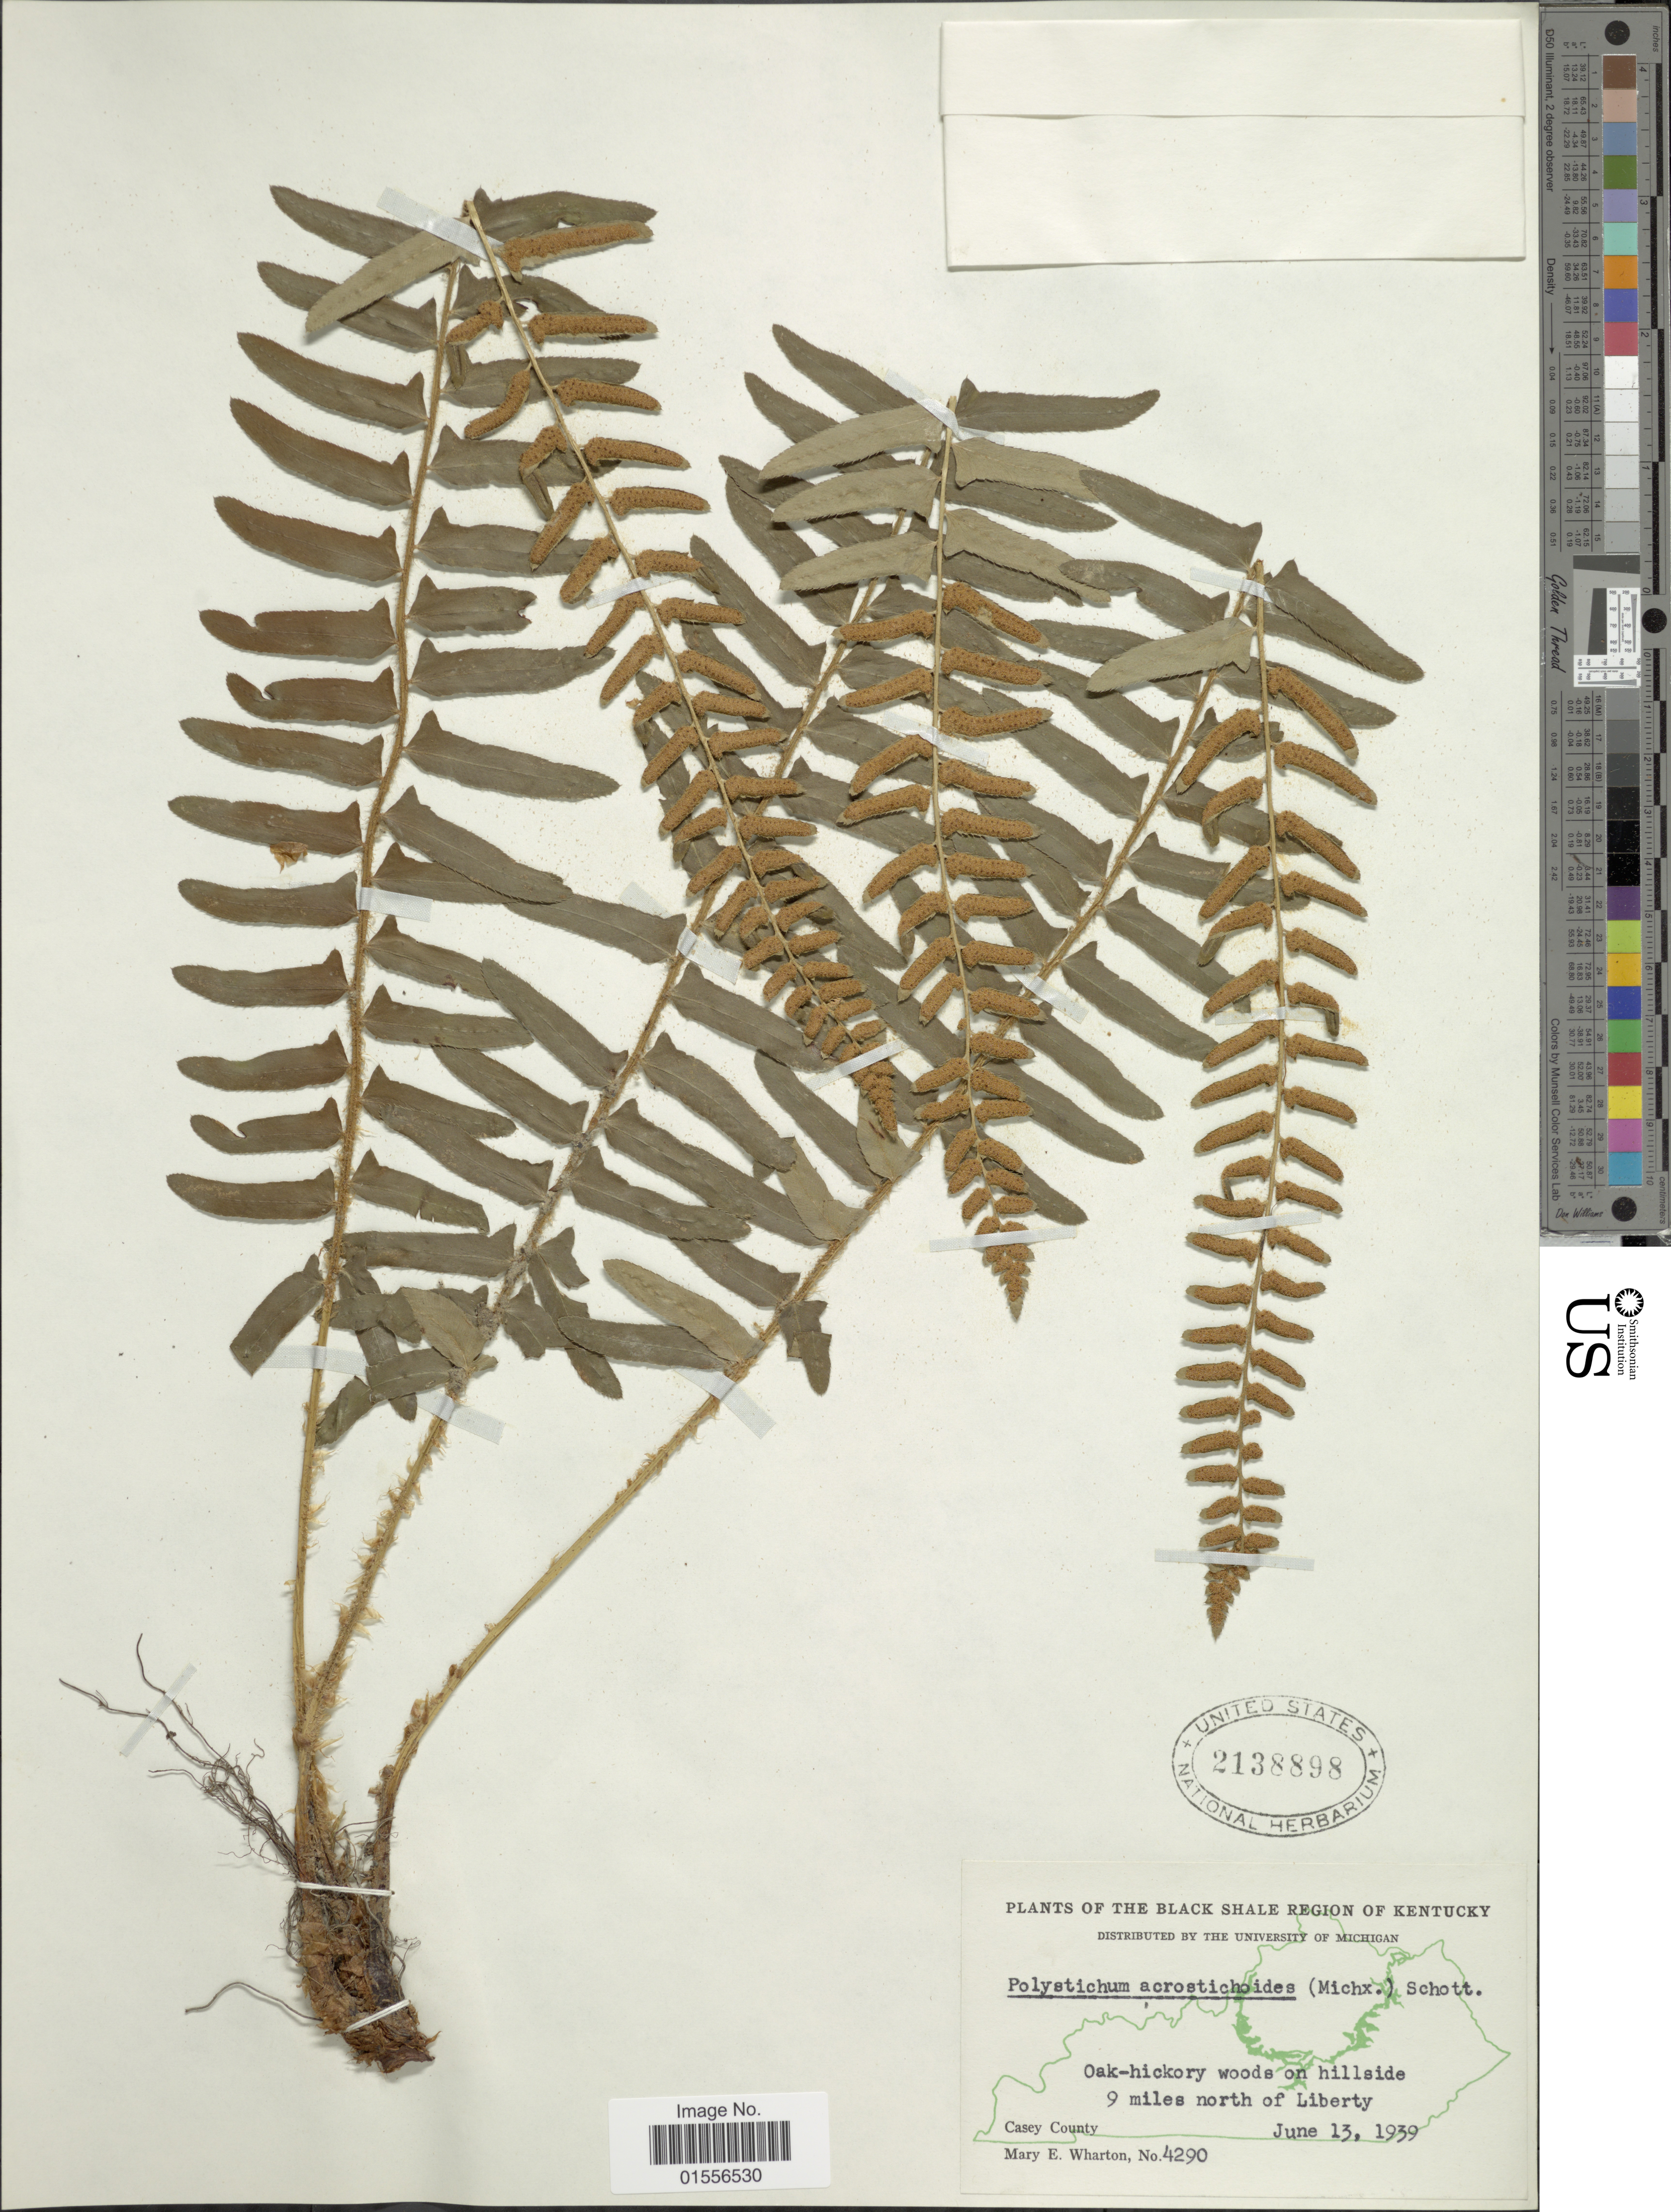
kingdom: Plantae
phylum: Tracheophyta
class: Polypodiopsida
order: Polypodiales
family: Dryopteridaceae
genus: Polystichum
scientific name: Polystichum acrostichoides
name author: (Michx.) Schott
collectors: M. Wharton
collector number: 4290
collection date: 1939-06-13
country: United States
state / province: Kentucky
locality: The Black Shale Region, oak-hickory woods on hillside 9 miles north of Liberty, Case County.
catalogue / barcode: US 2138898